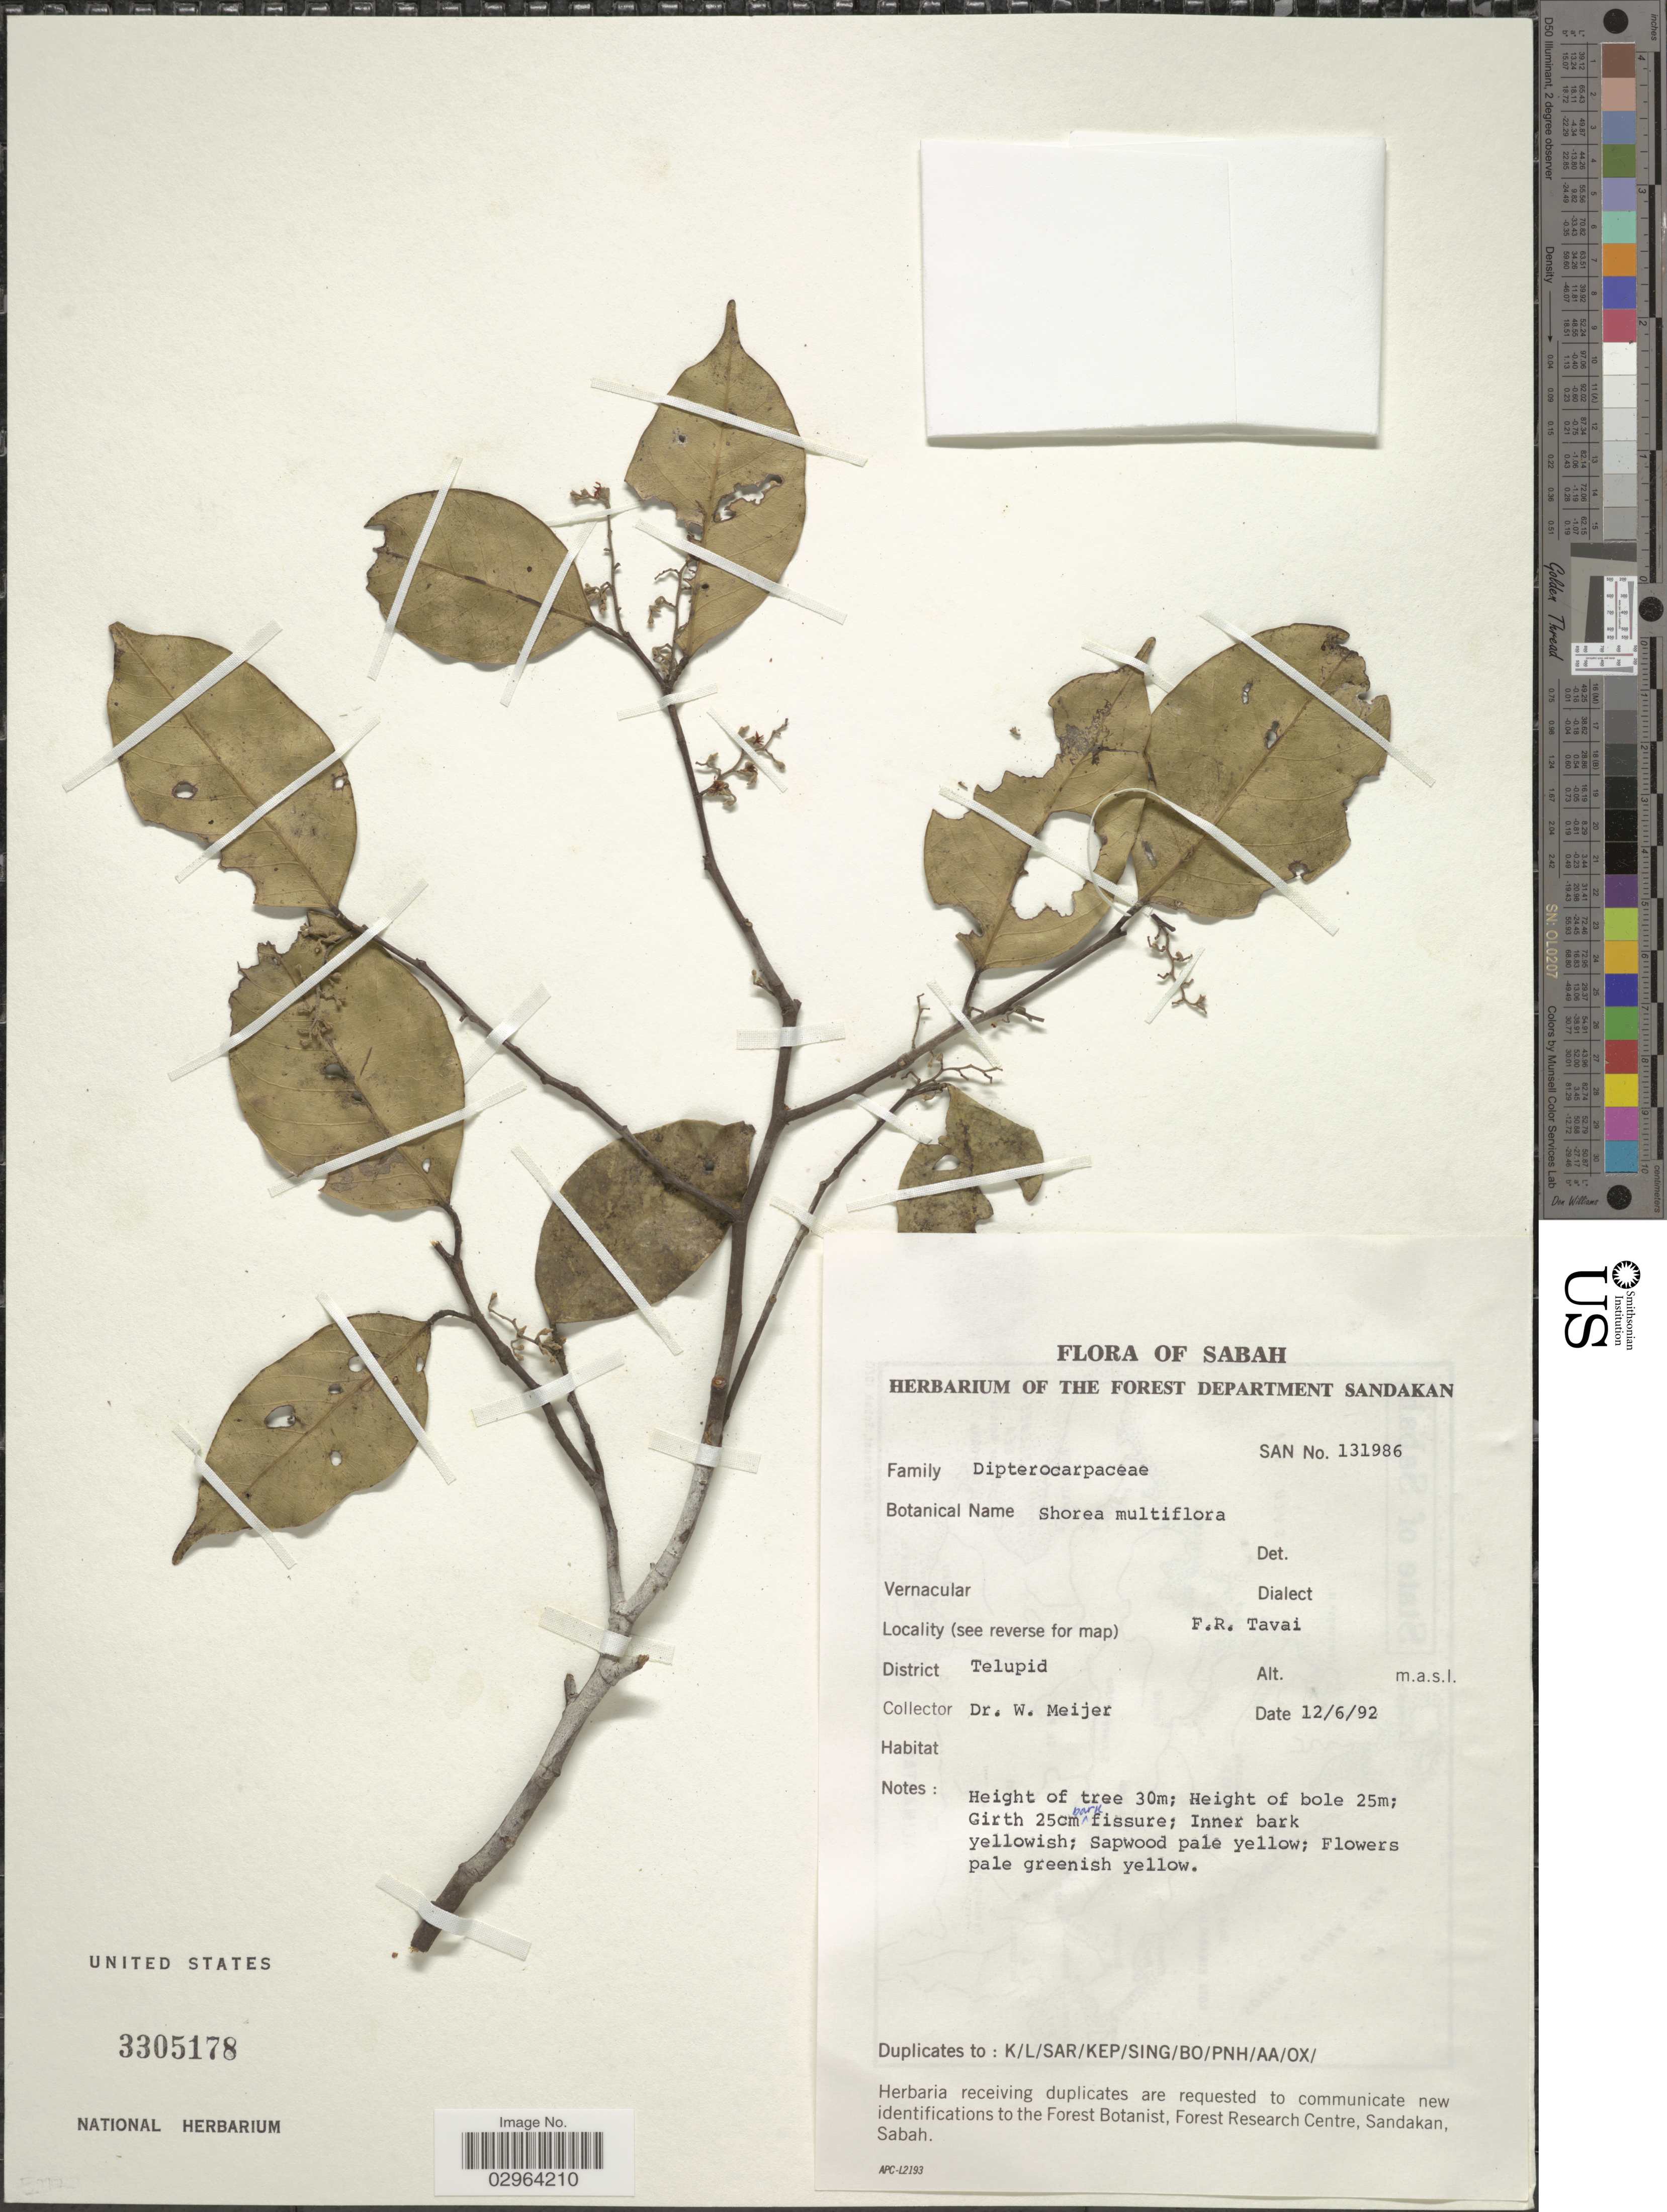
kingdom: Plantae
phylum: Tracheophyta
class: Magnoliopsida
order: Malvales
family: Dipterocarpaceae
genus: Richetia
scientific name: Richetia multiflora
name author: (Burck) P.S. Ashton & J. Heck.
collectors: W. Meijer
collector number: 131986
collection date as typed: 12/6/92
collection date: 1992-06-12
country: Malaysia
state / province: Sabah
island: Borneo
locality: F.R. Tavai. District Telupid.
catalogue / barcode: US 3305178